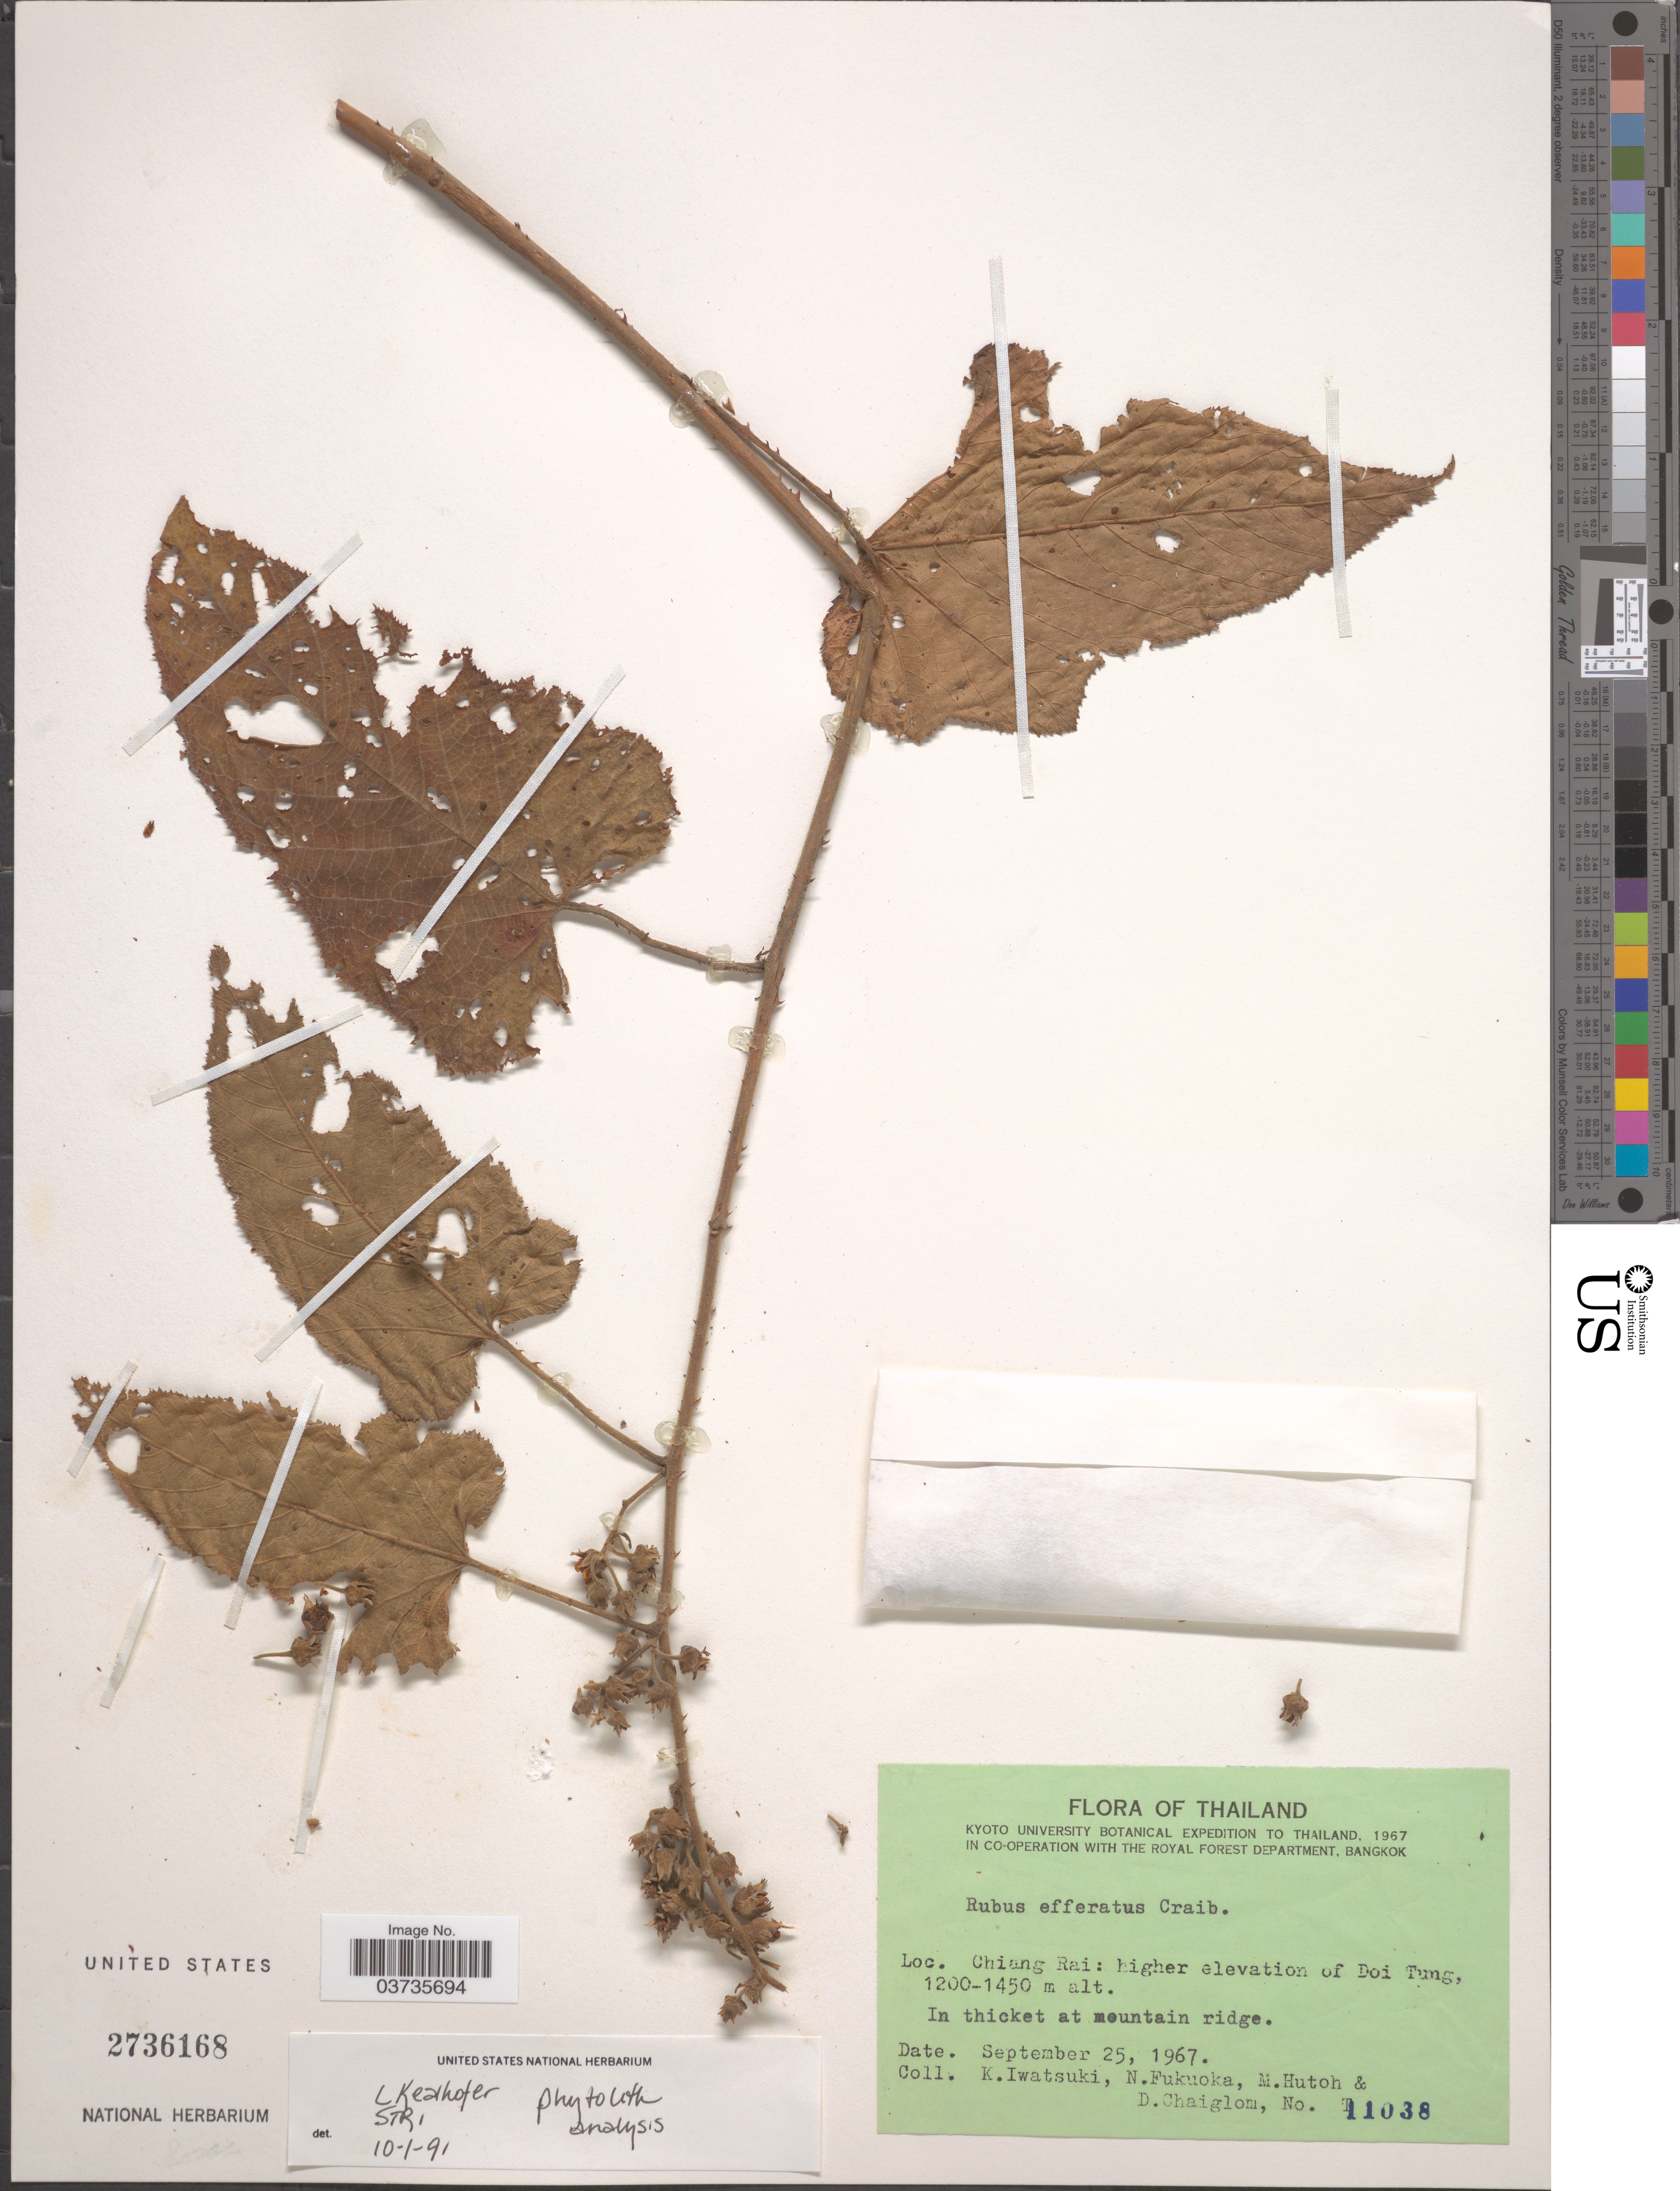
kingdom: Plantae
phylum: Tracheophyta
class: Magnoliopsida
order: Rosales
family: Rosaceae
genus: Rubus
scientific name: Rubus effertus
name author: L.H. Bailey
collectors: K. Iwatsuki, N. Fukuoka, M. Hutoh & D. Chaiglom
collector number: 11038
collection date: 1967-09-25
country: Thailand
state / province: Chiang Rai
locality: Chiang Rai: higher elevation of Doi Tung. In thicket at mountain ridge.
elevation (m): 1200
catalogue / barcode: US 2736168